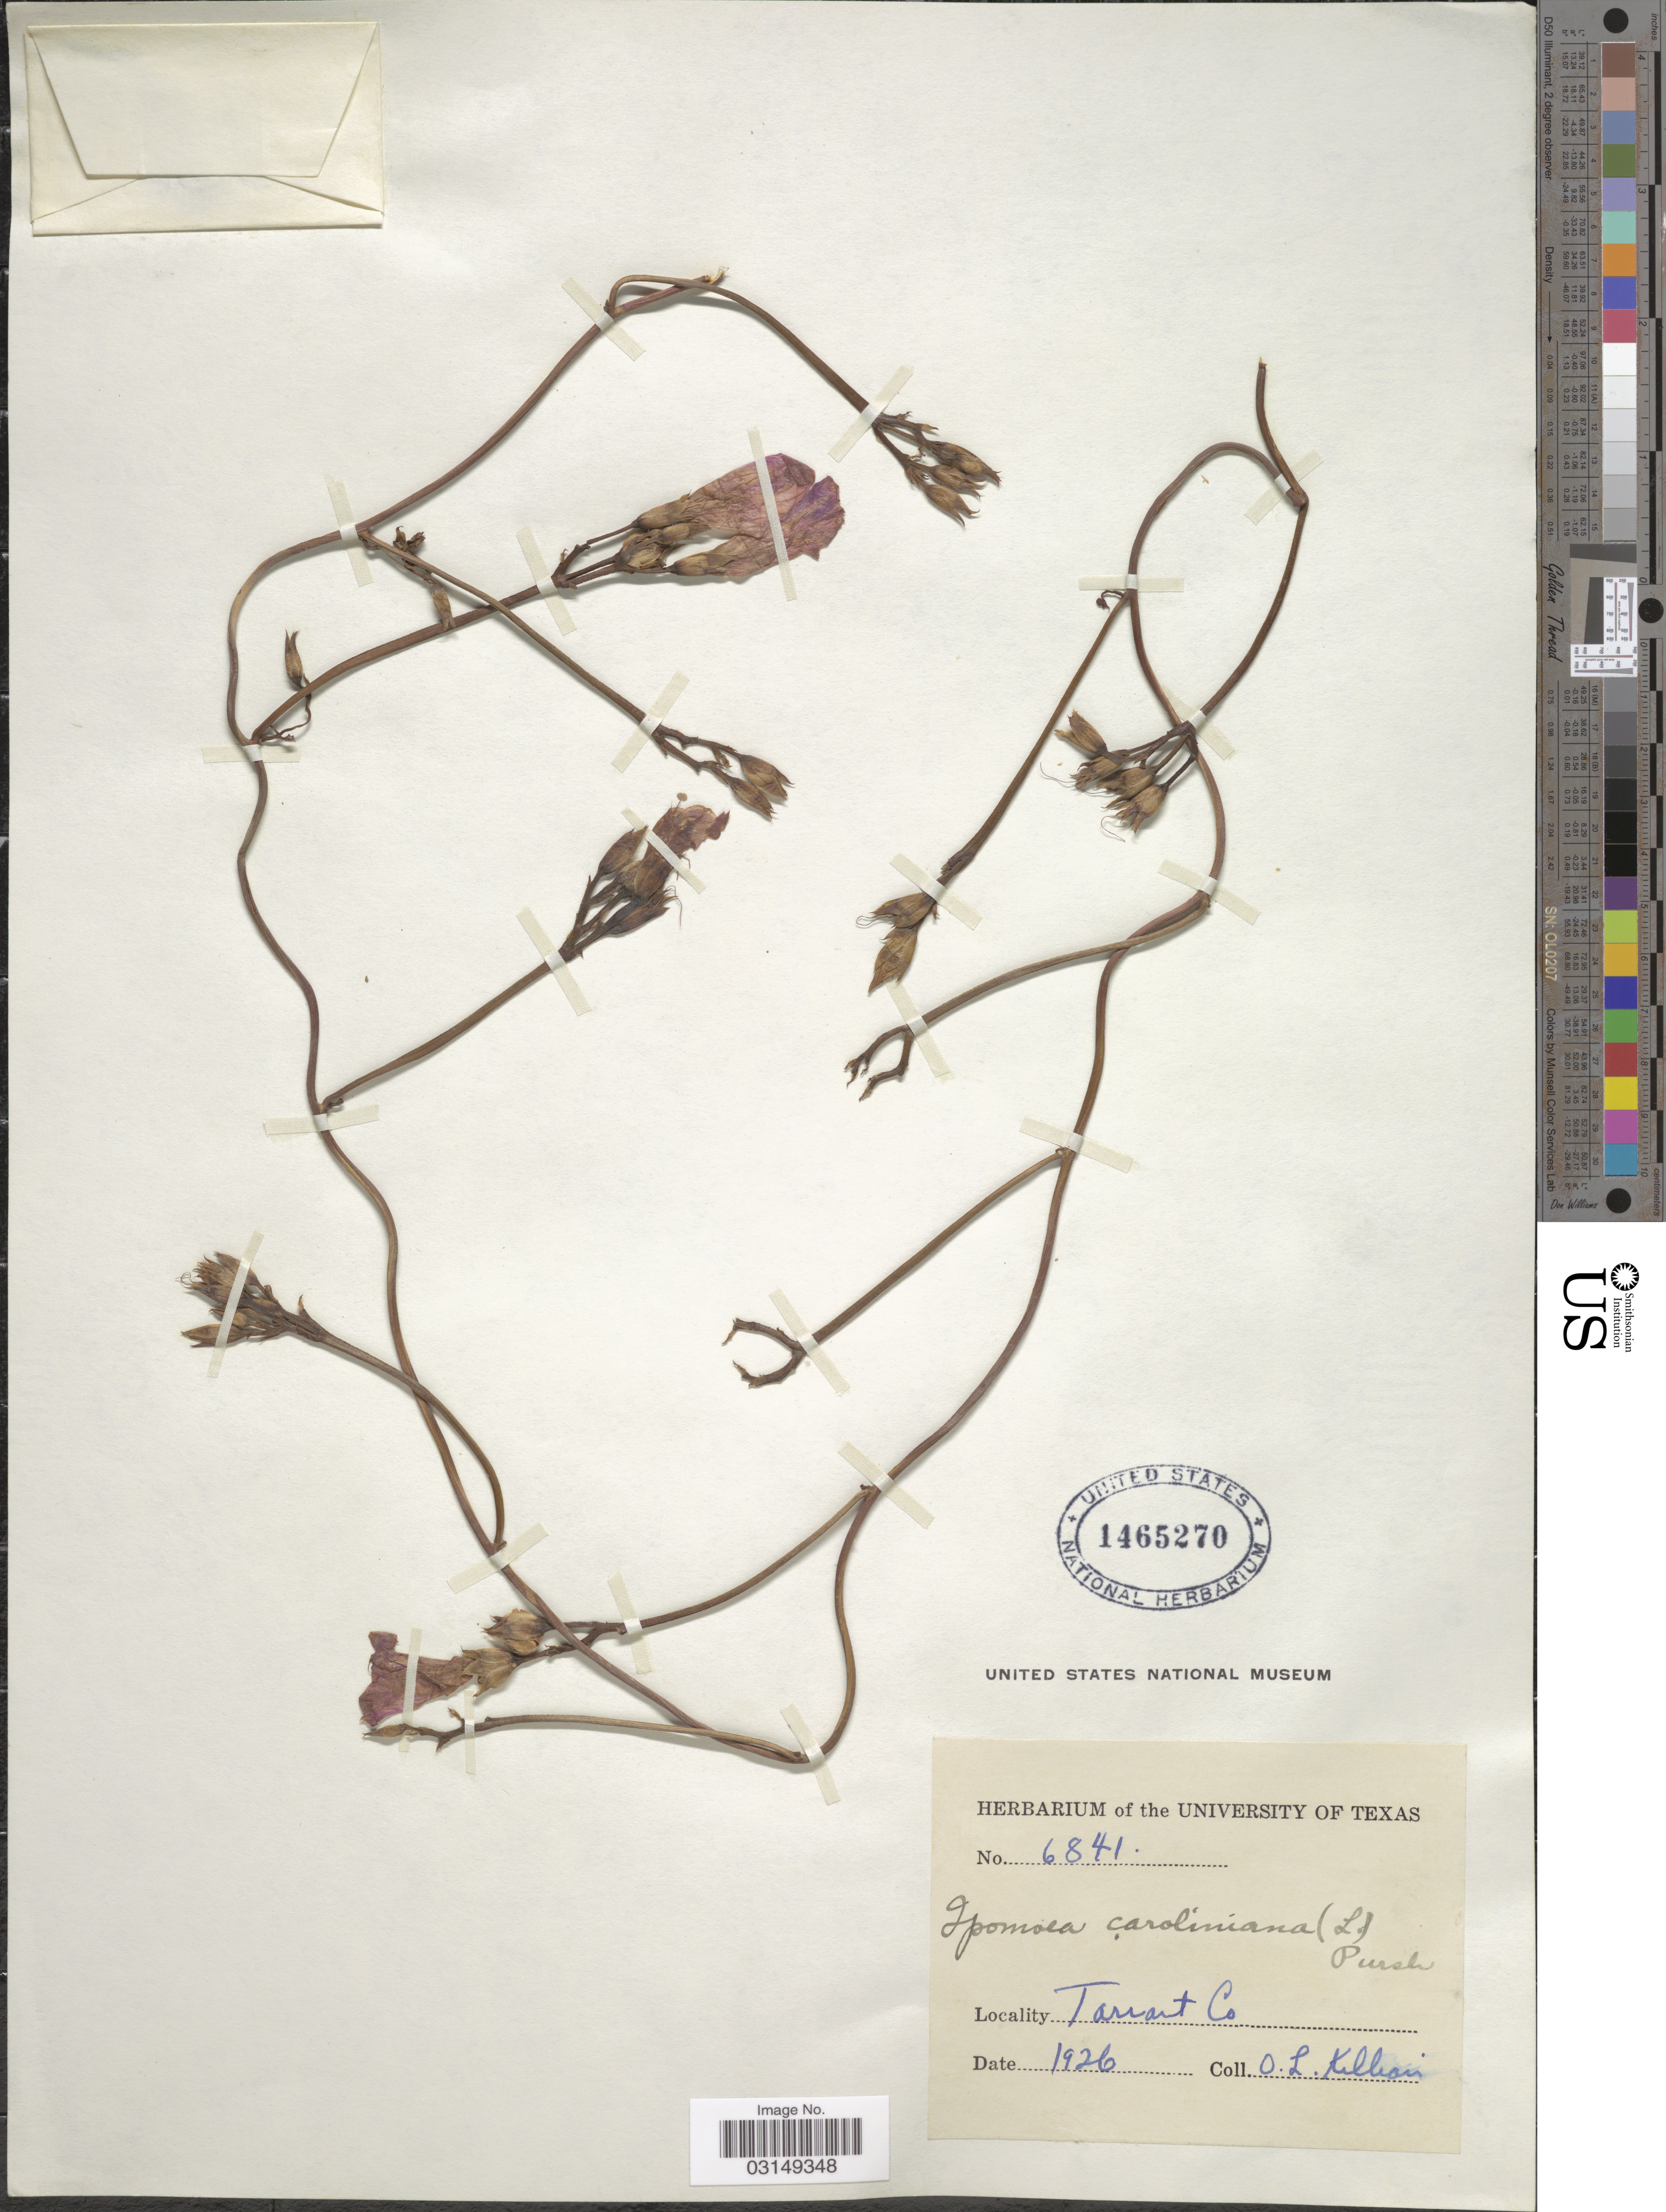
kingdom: Plantae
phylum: Tracheophyta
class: Magnoliopsida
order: Solanales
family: Convolvulaceae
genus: Ipomoea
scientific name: Ipomoea trichocarpa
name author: Elliott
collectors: O. Killian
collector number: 6841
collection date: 1926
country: United States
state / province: Texas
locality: Tarrant Co.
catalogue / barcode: US 1465270